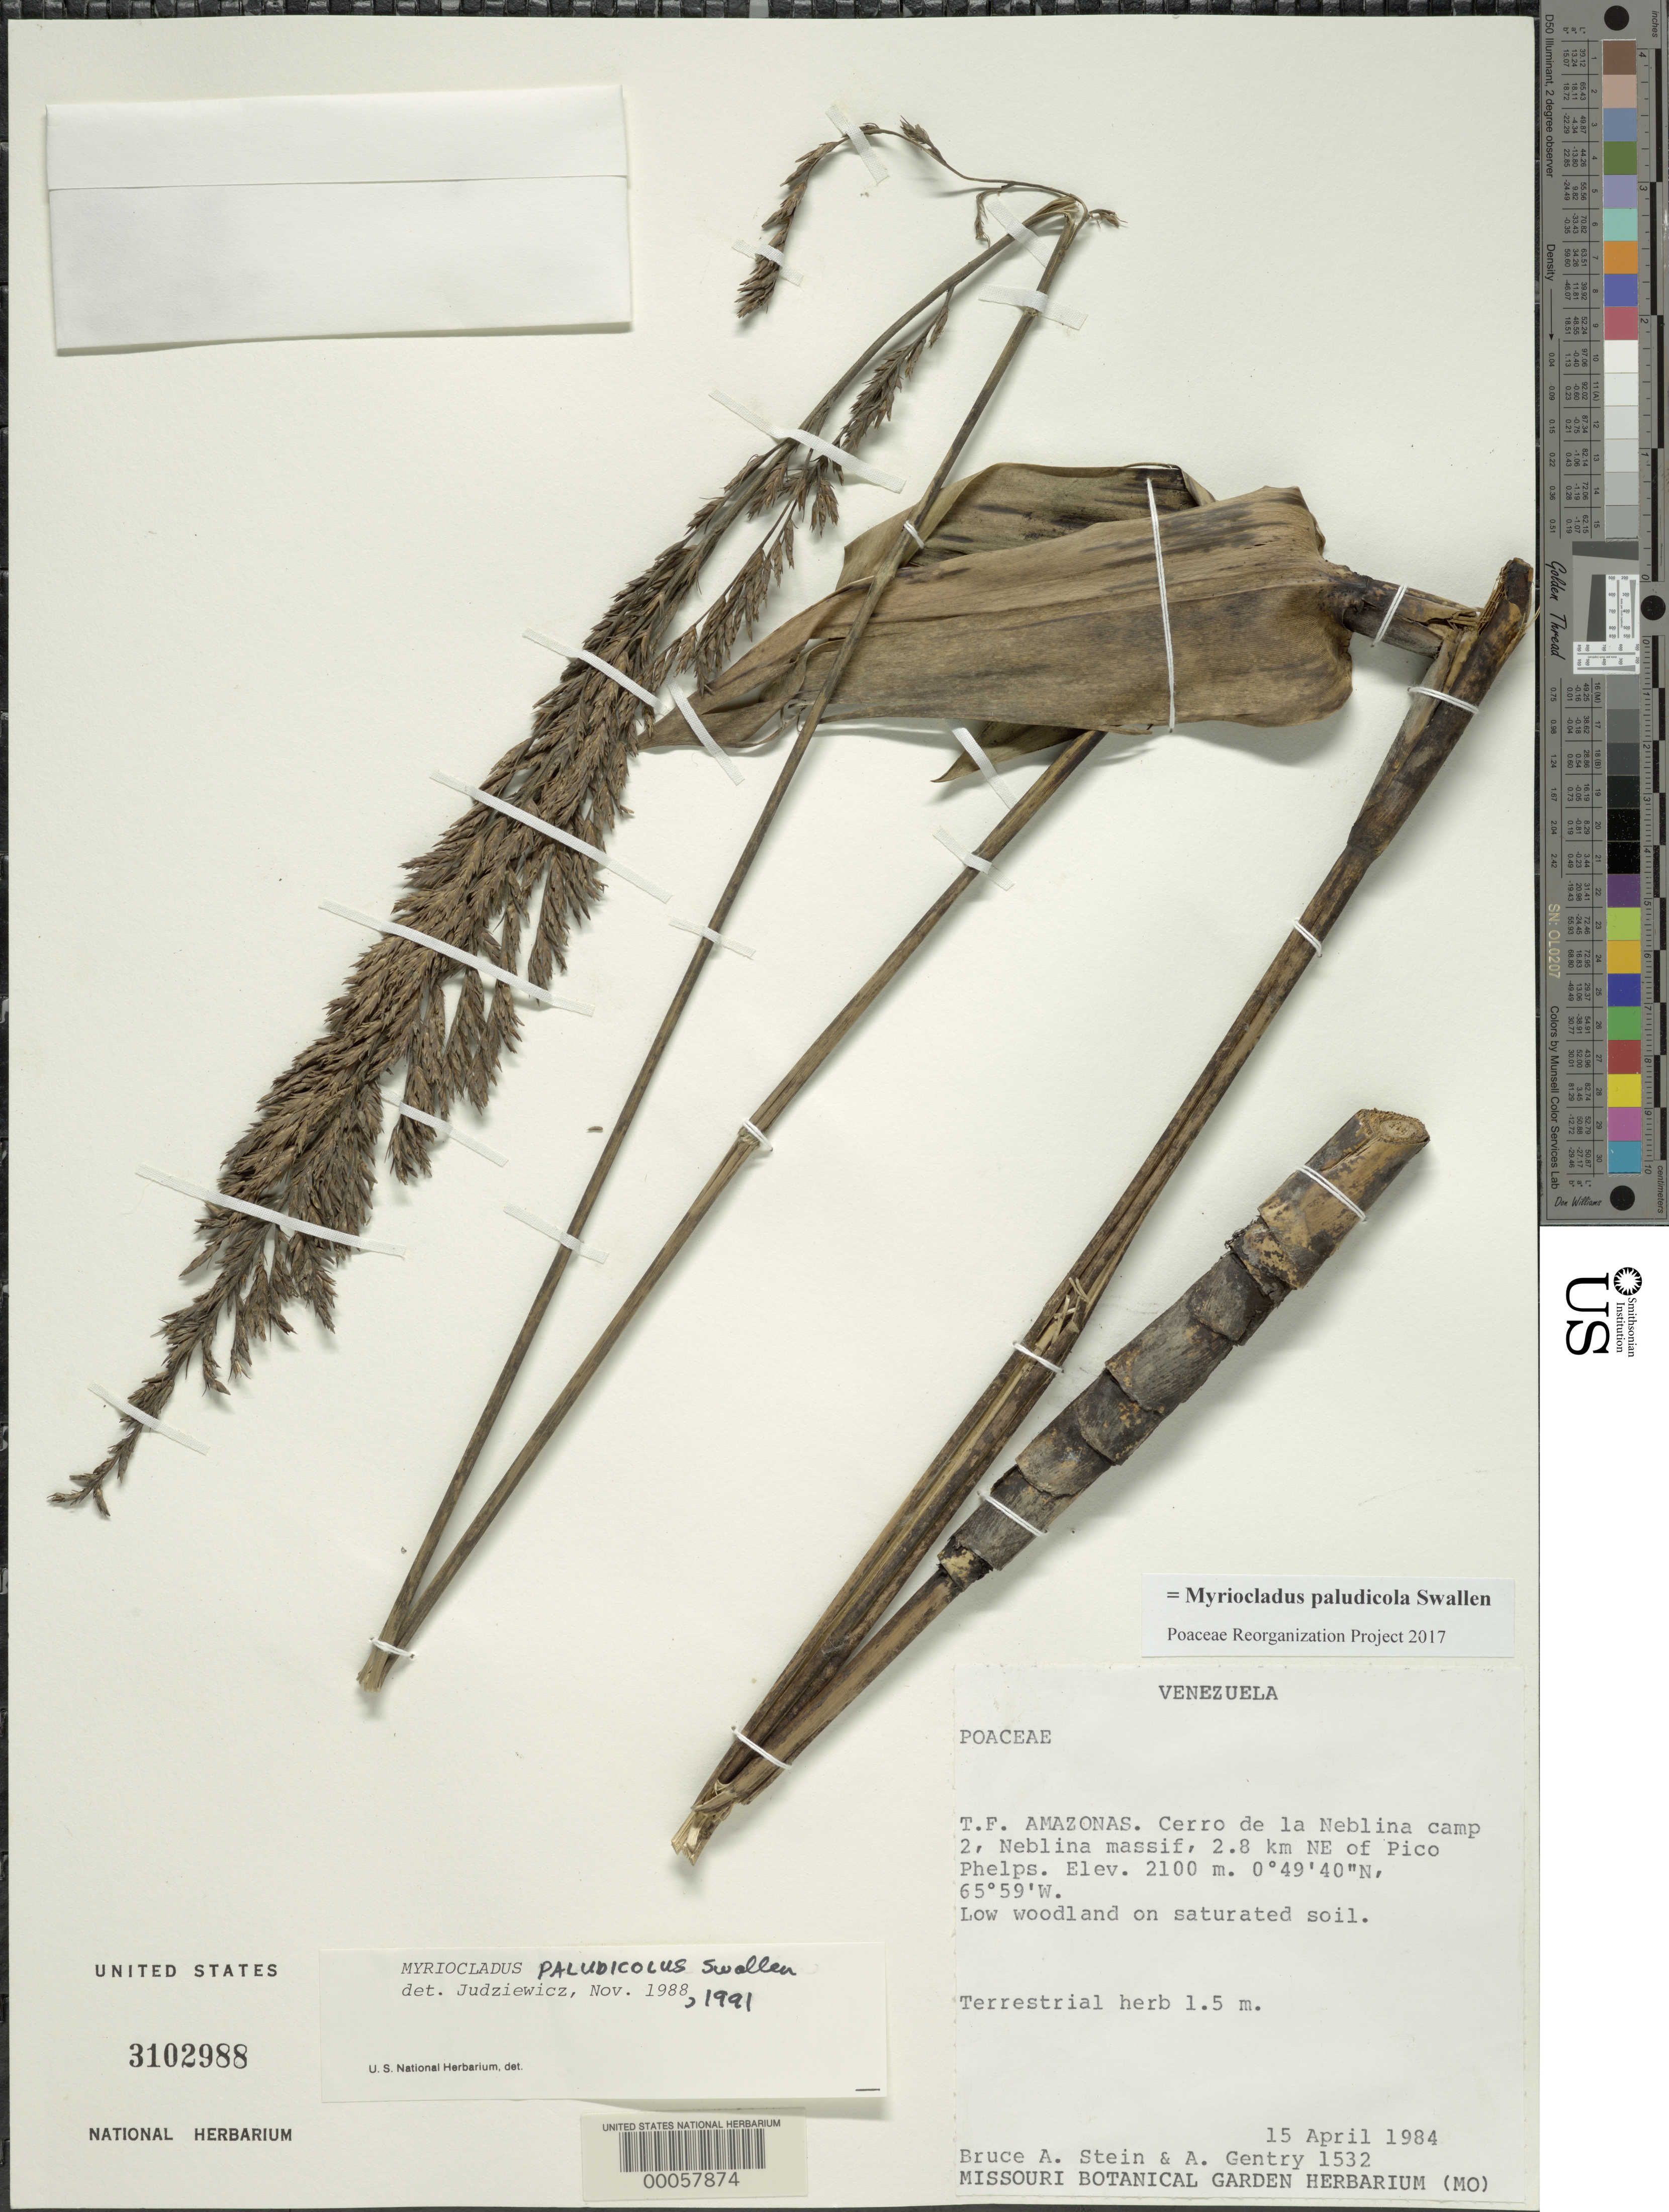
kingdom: Plantae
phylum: Tracheophyta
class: Liliopsida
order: Poales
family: Poaceae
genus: Myriocladus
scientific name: Myriocladus paludicola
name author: Swallen in Maguire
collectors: B. A. Stein & A. H. Gentry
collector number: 1532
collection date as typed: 15 Apr 1984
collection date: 1984-04-15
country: Venezuela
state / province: Amazonas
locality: T.F. Amazonas. Cerro de la Neblina camp 2, Neblina massif, 2.8 km NE of Pico Phelps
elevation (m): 2100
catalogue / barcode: US 3102988